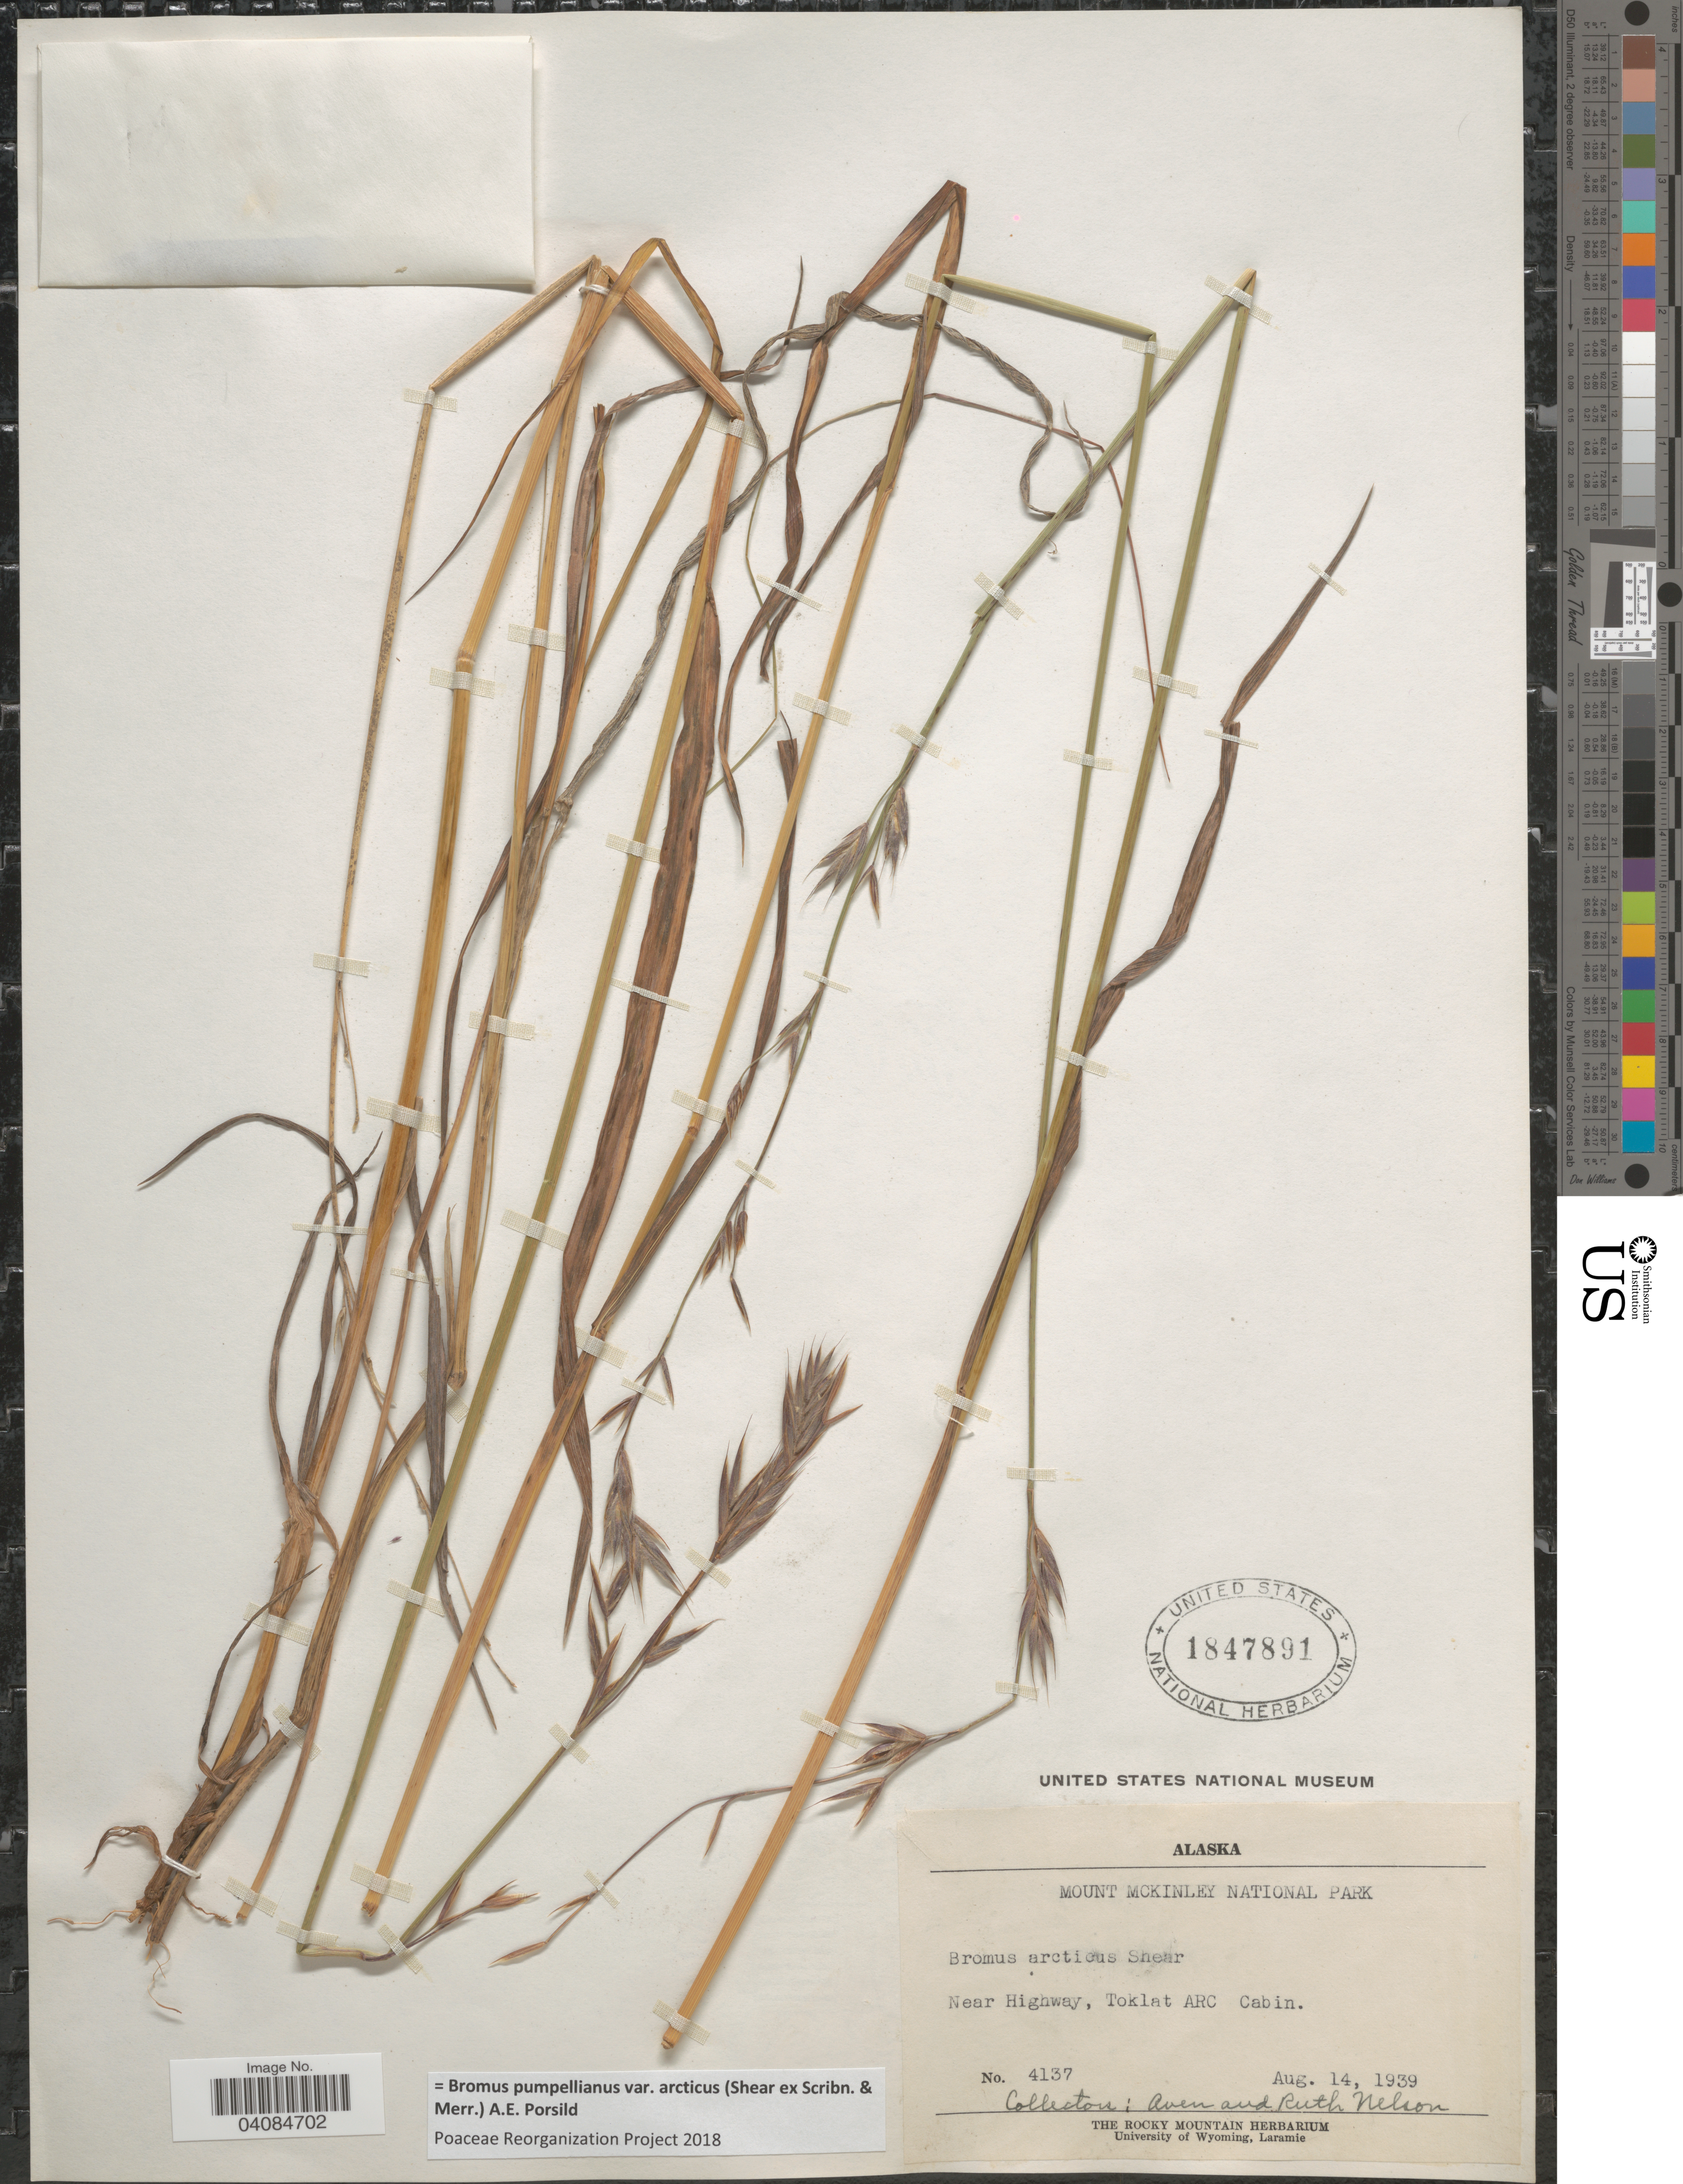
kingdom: Plantae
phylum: Tracheophyta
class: Liliopsida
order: Poales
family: Poaceae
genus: Bromus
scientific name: Bromus pumpellianus var. arcticus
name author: (Shear ex Scribn. & Merr.) A.E. Porsild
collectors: A. Nelson & R. A. Nelson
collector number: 4137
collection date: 1939-08-14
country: United States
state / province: Alaska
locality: Mount McKinley National Park. Near Highway, Toklat ARC Cabin.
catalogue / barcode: US 1847891